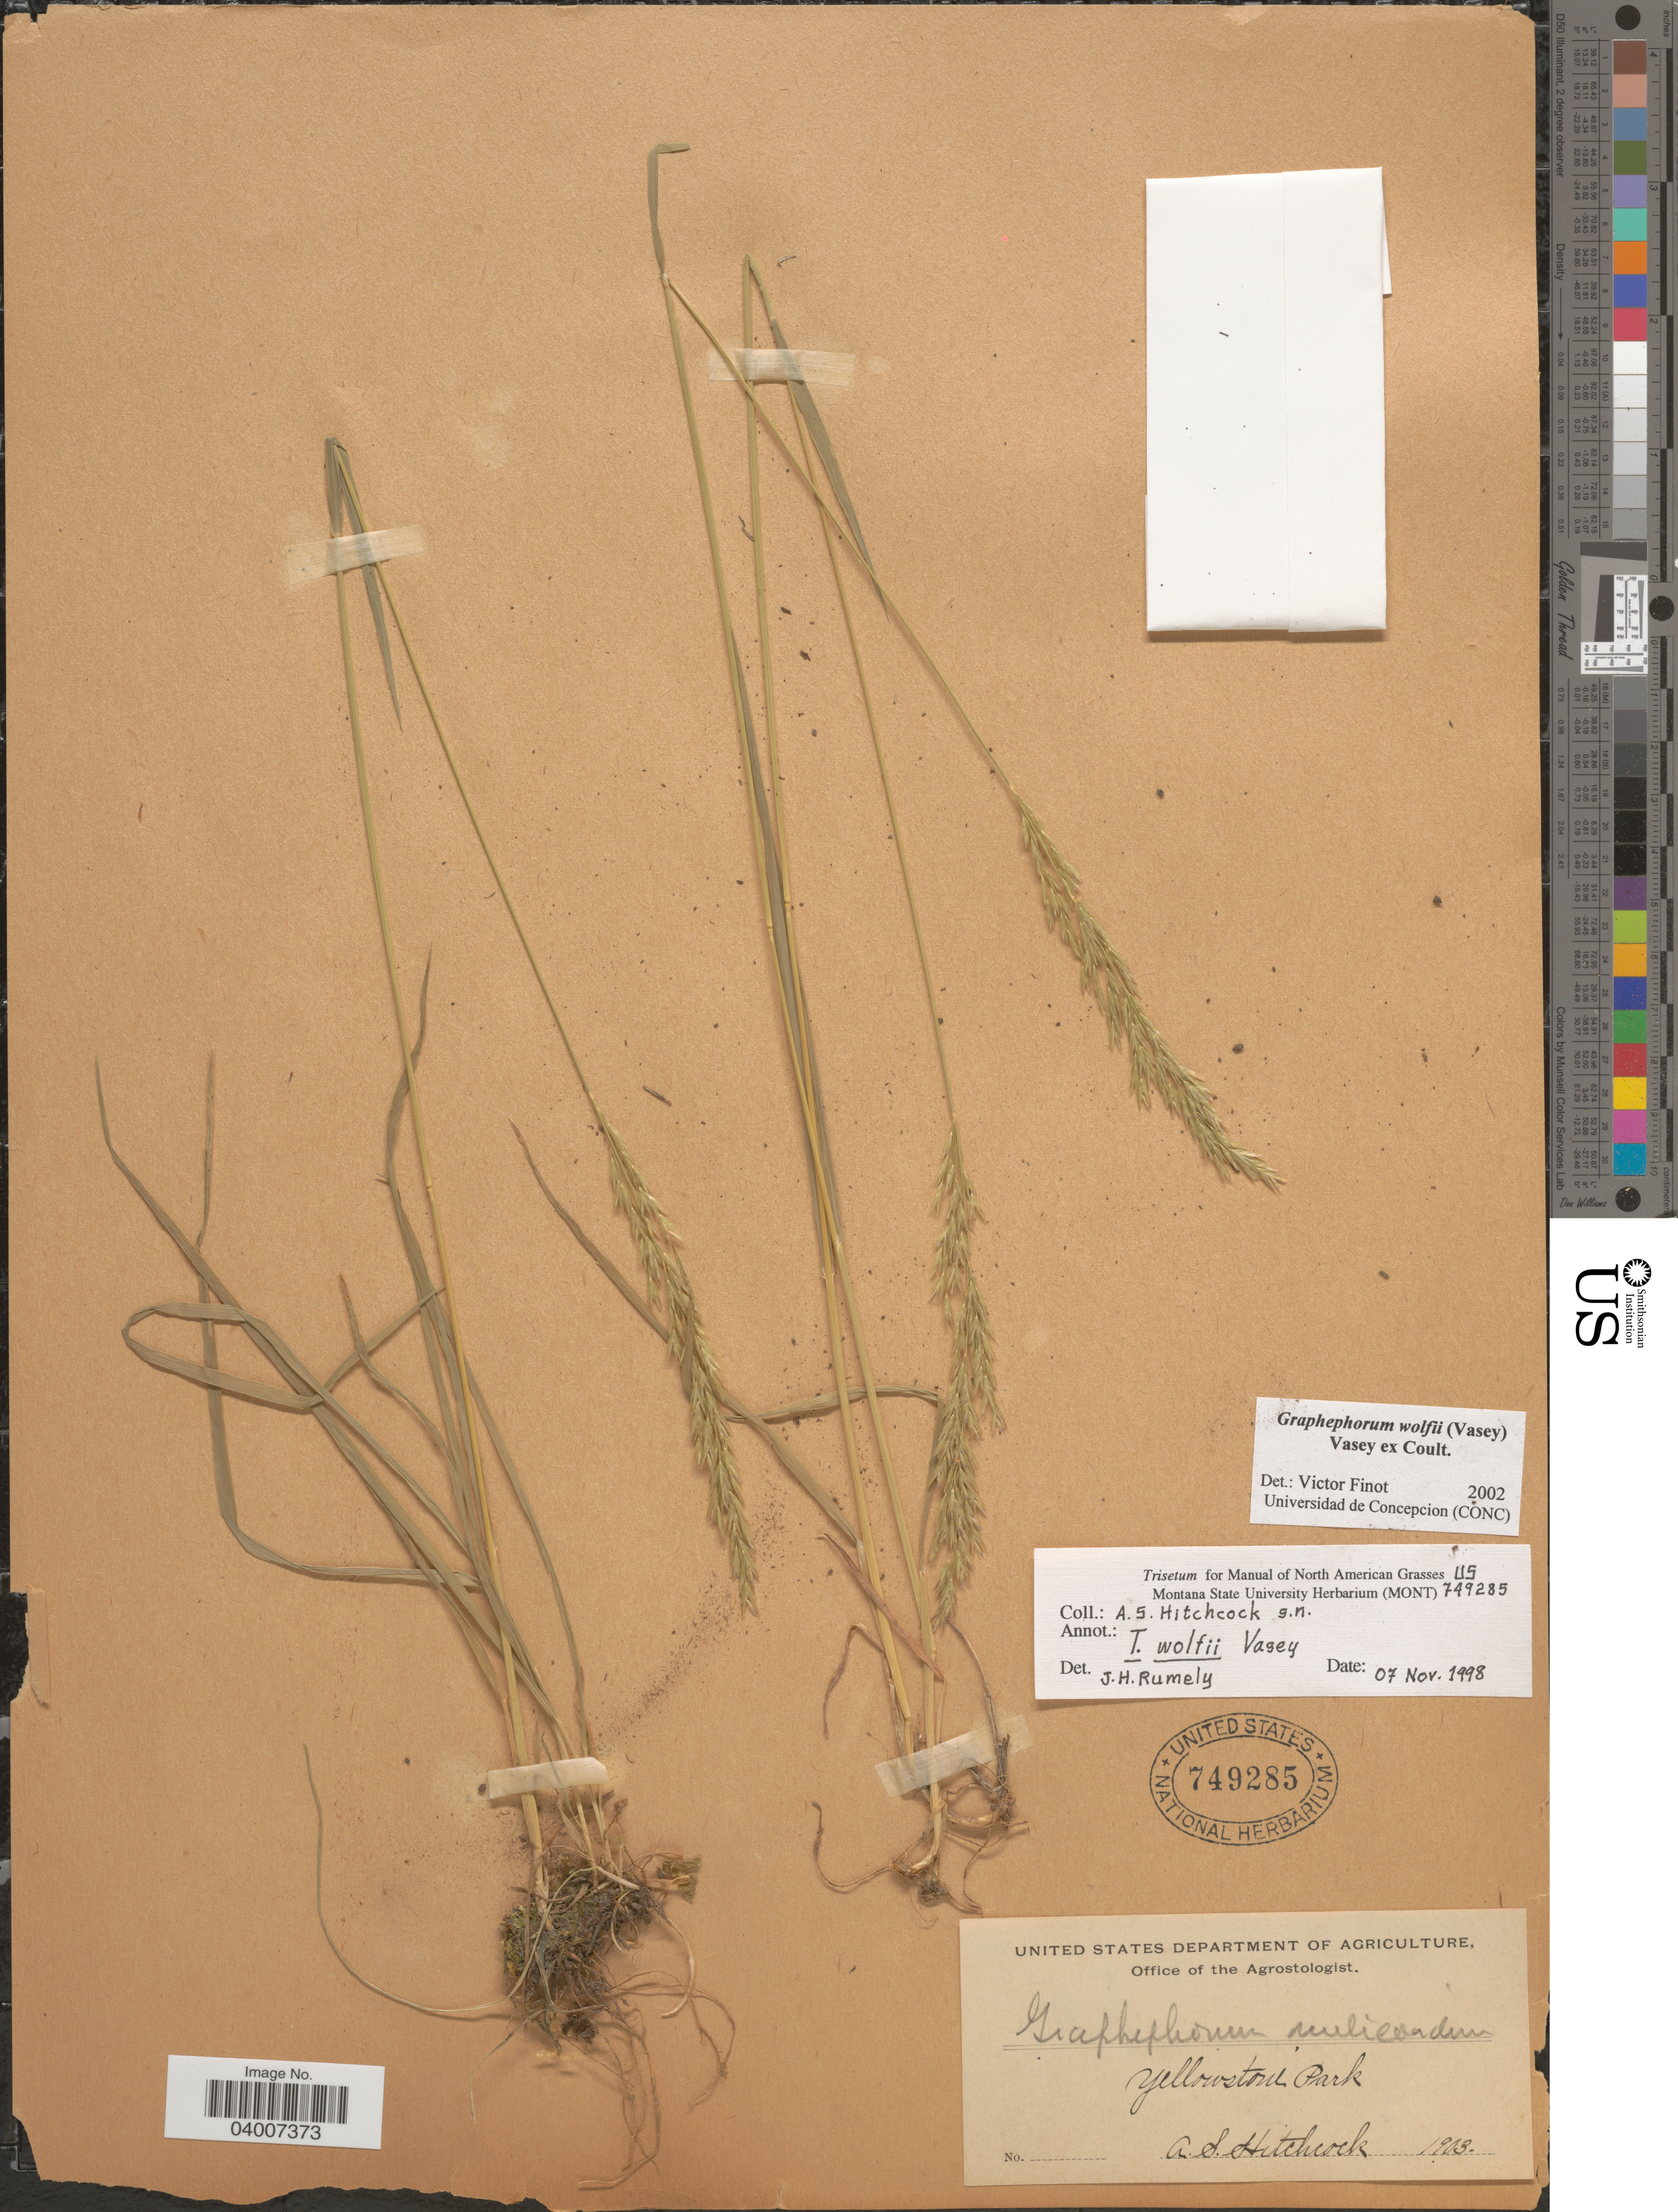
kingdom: Plantae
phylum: Tracheophyta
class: Liliopsida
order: Poales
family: Poaceae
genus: Graphephorum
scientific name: Graphephorum wolfii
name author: (E. Fourn.) Vasey ex Coult.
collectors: A. S. Hitchcock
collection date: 1903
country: United States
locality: Yellowstone Park.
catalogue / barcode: US 749285